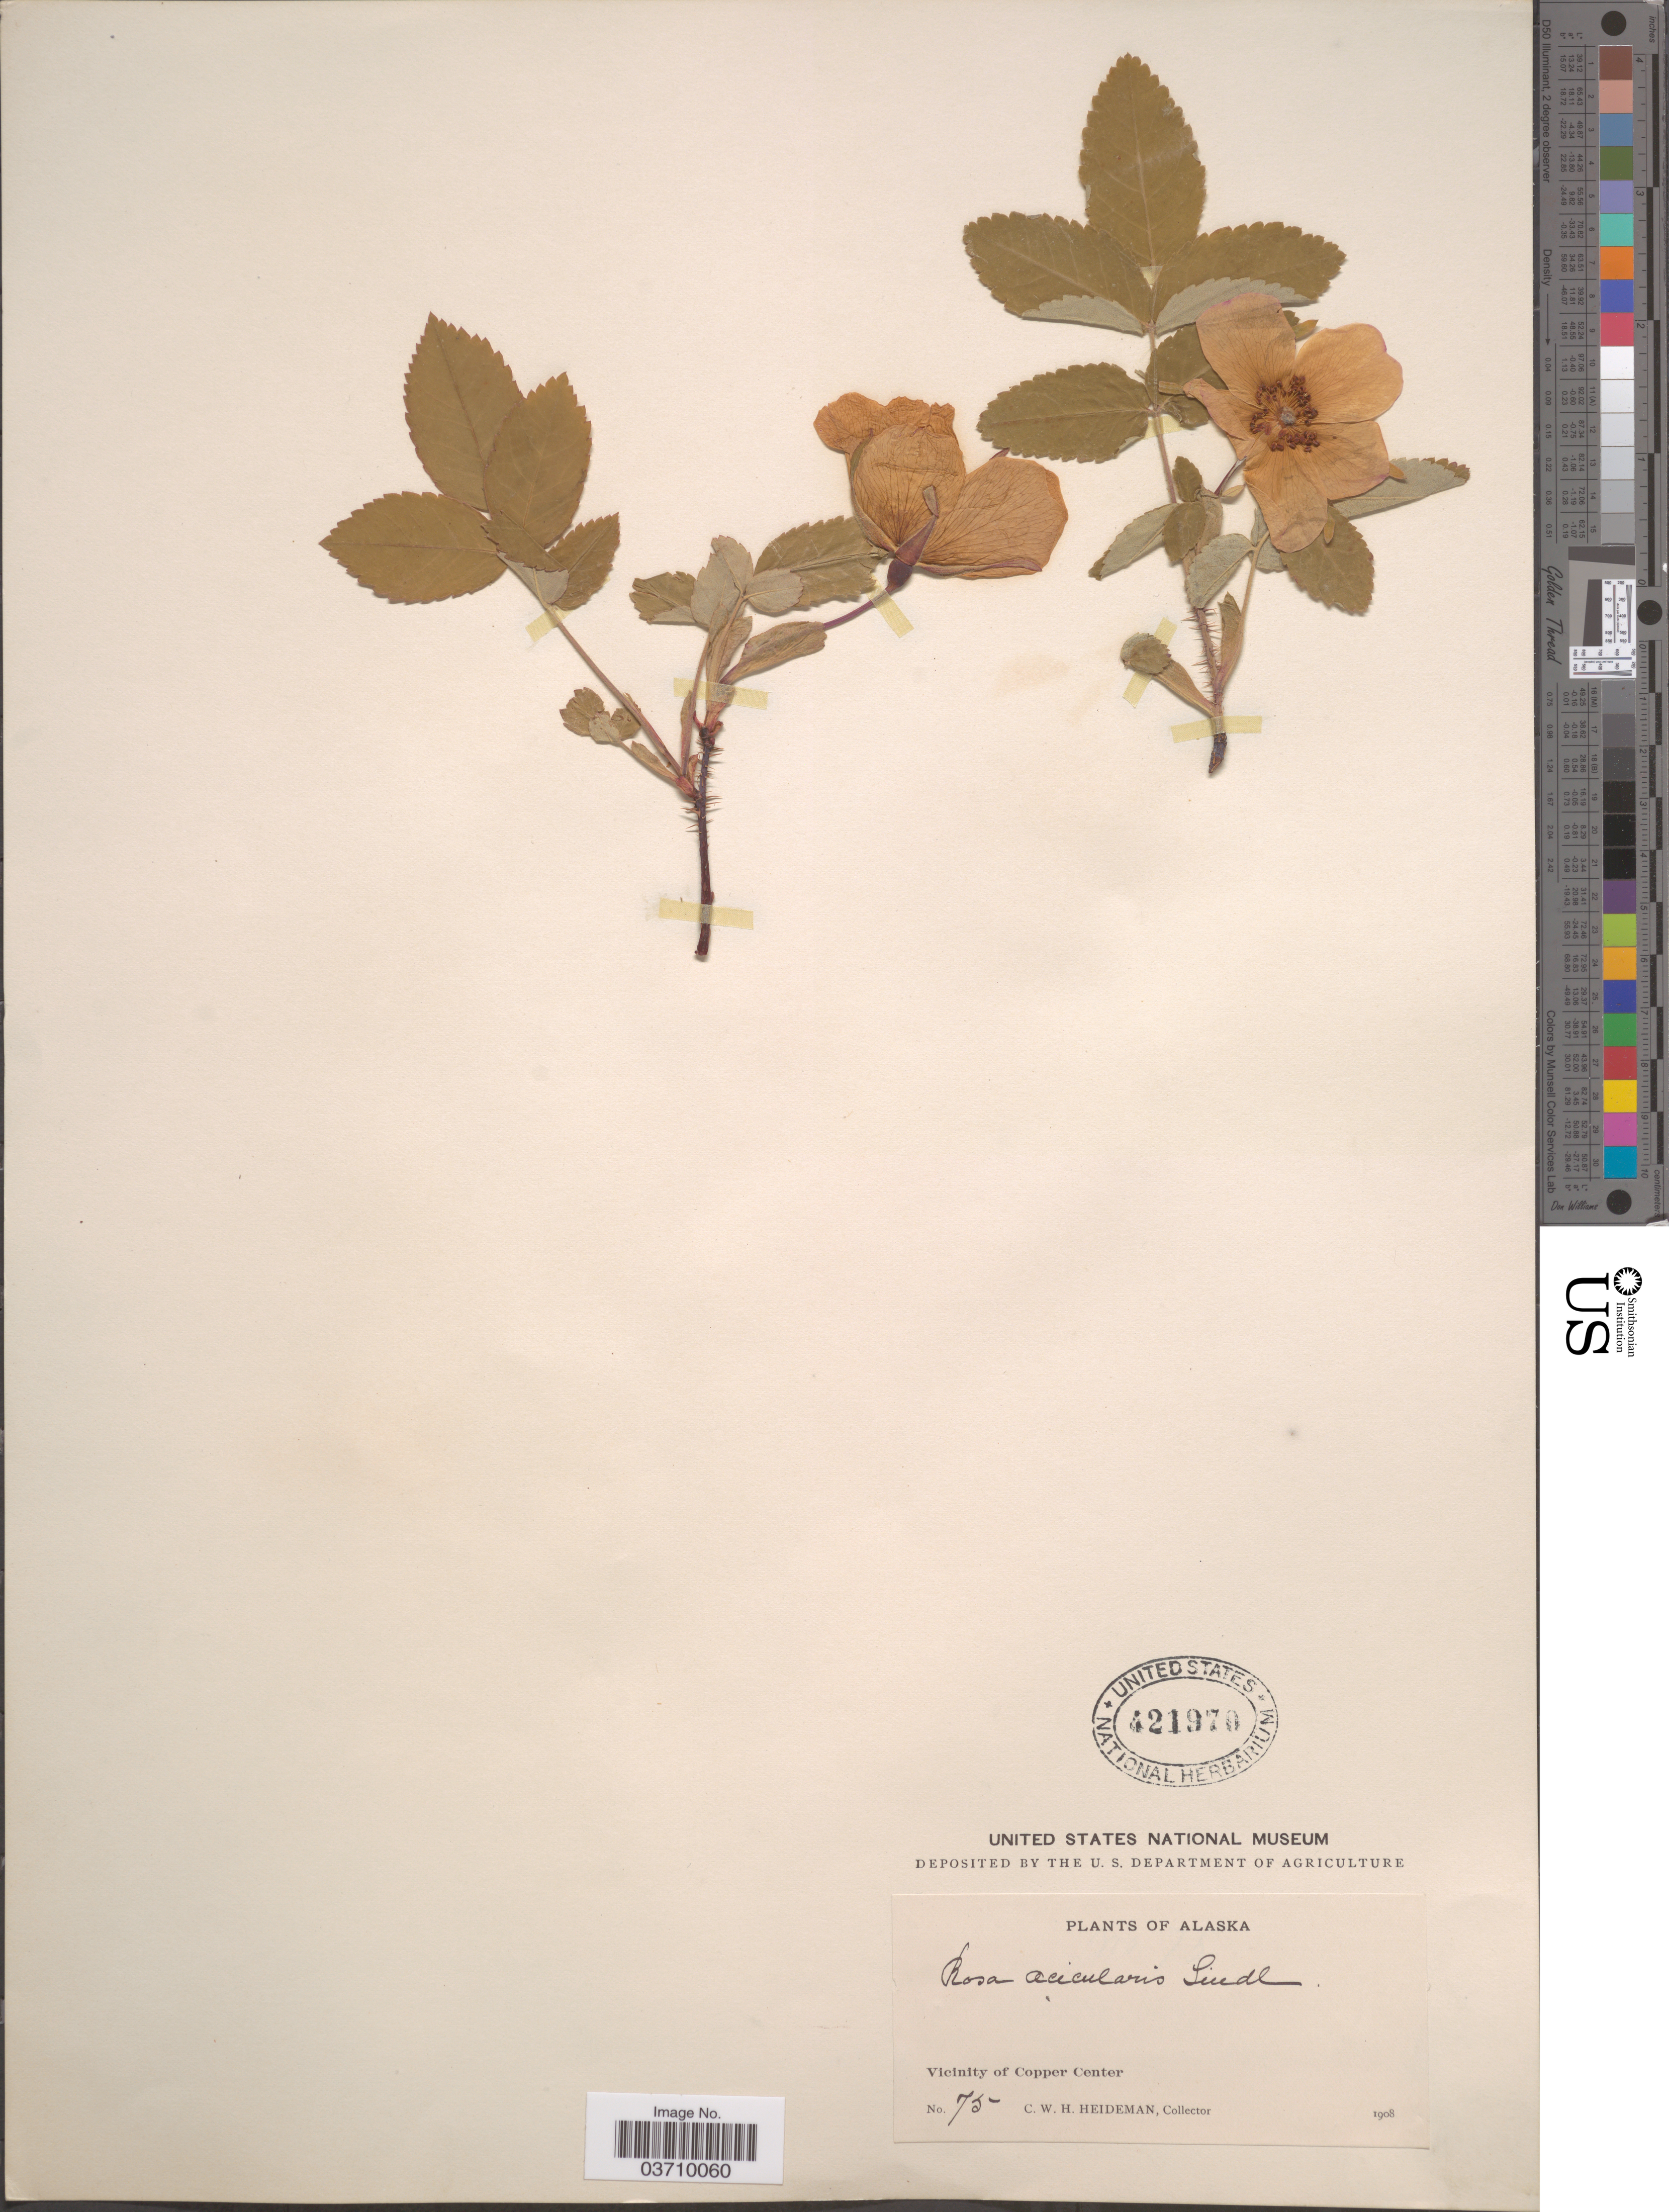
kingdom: Plantae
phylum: Tracheophyta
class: Magnoliopsida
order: Rosales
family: Rosaceae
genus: Rosa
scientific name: Rosa acicularis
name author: Lindl.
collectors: C. Heideman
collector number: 75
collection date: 1908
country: United States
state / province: Alaska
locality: Vicinity of Copper Center.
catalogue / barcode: US 421970